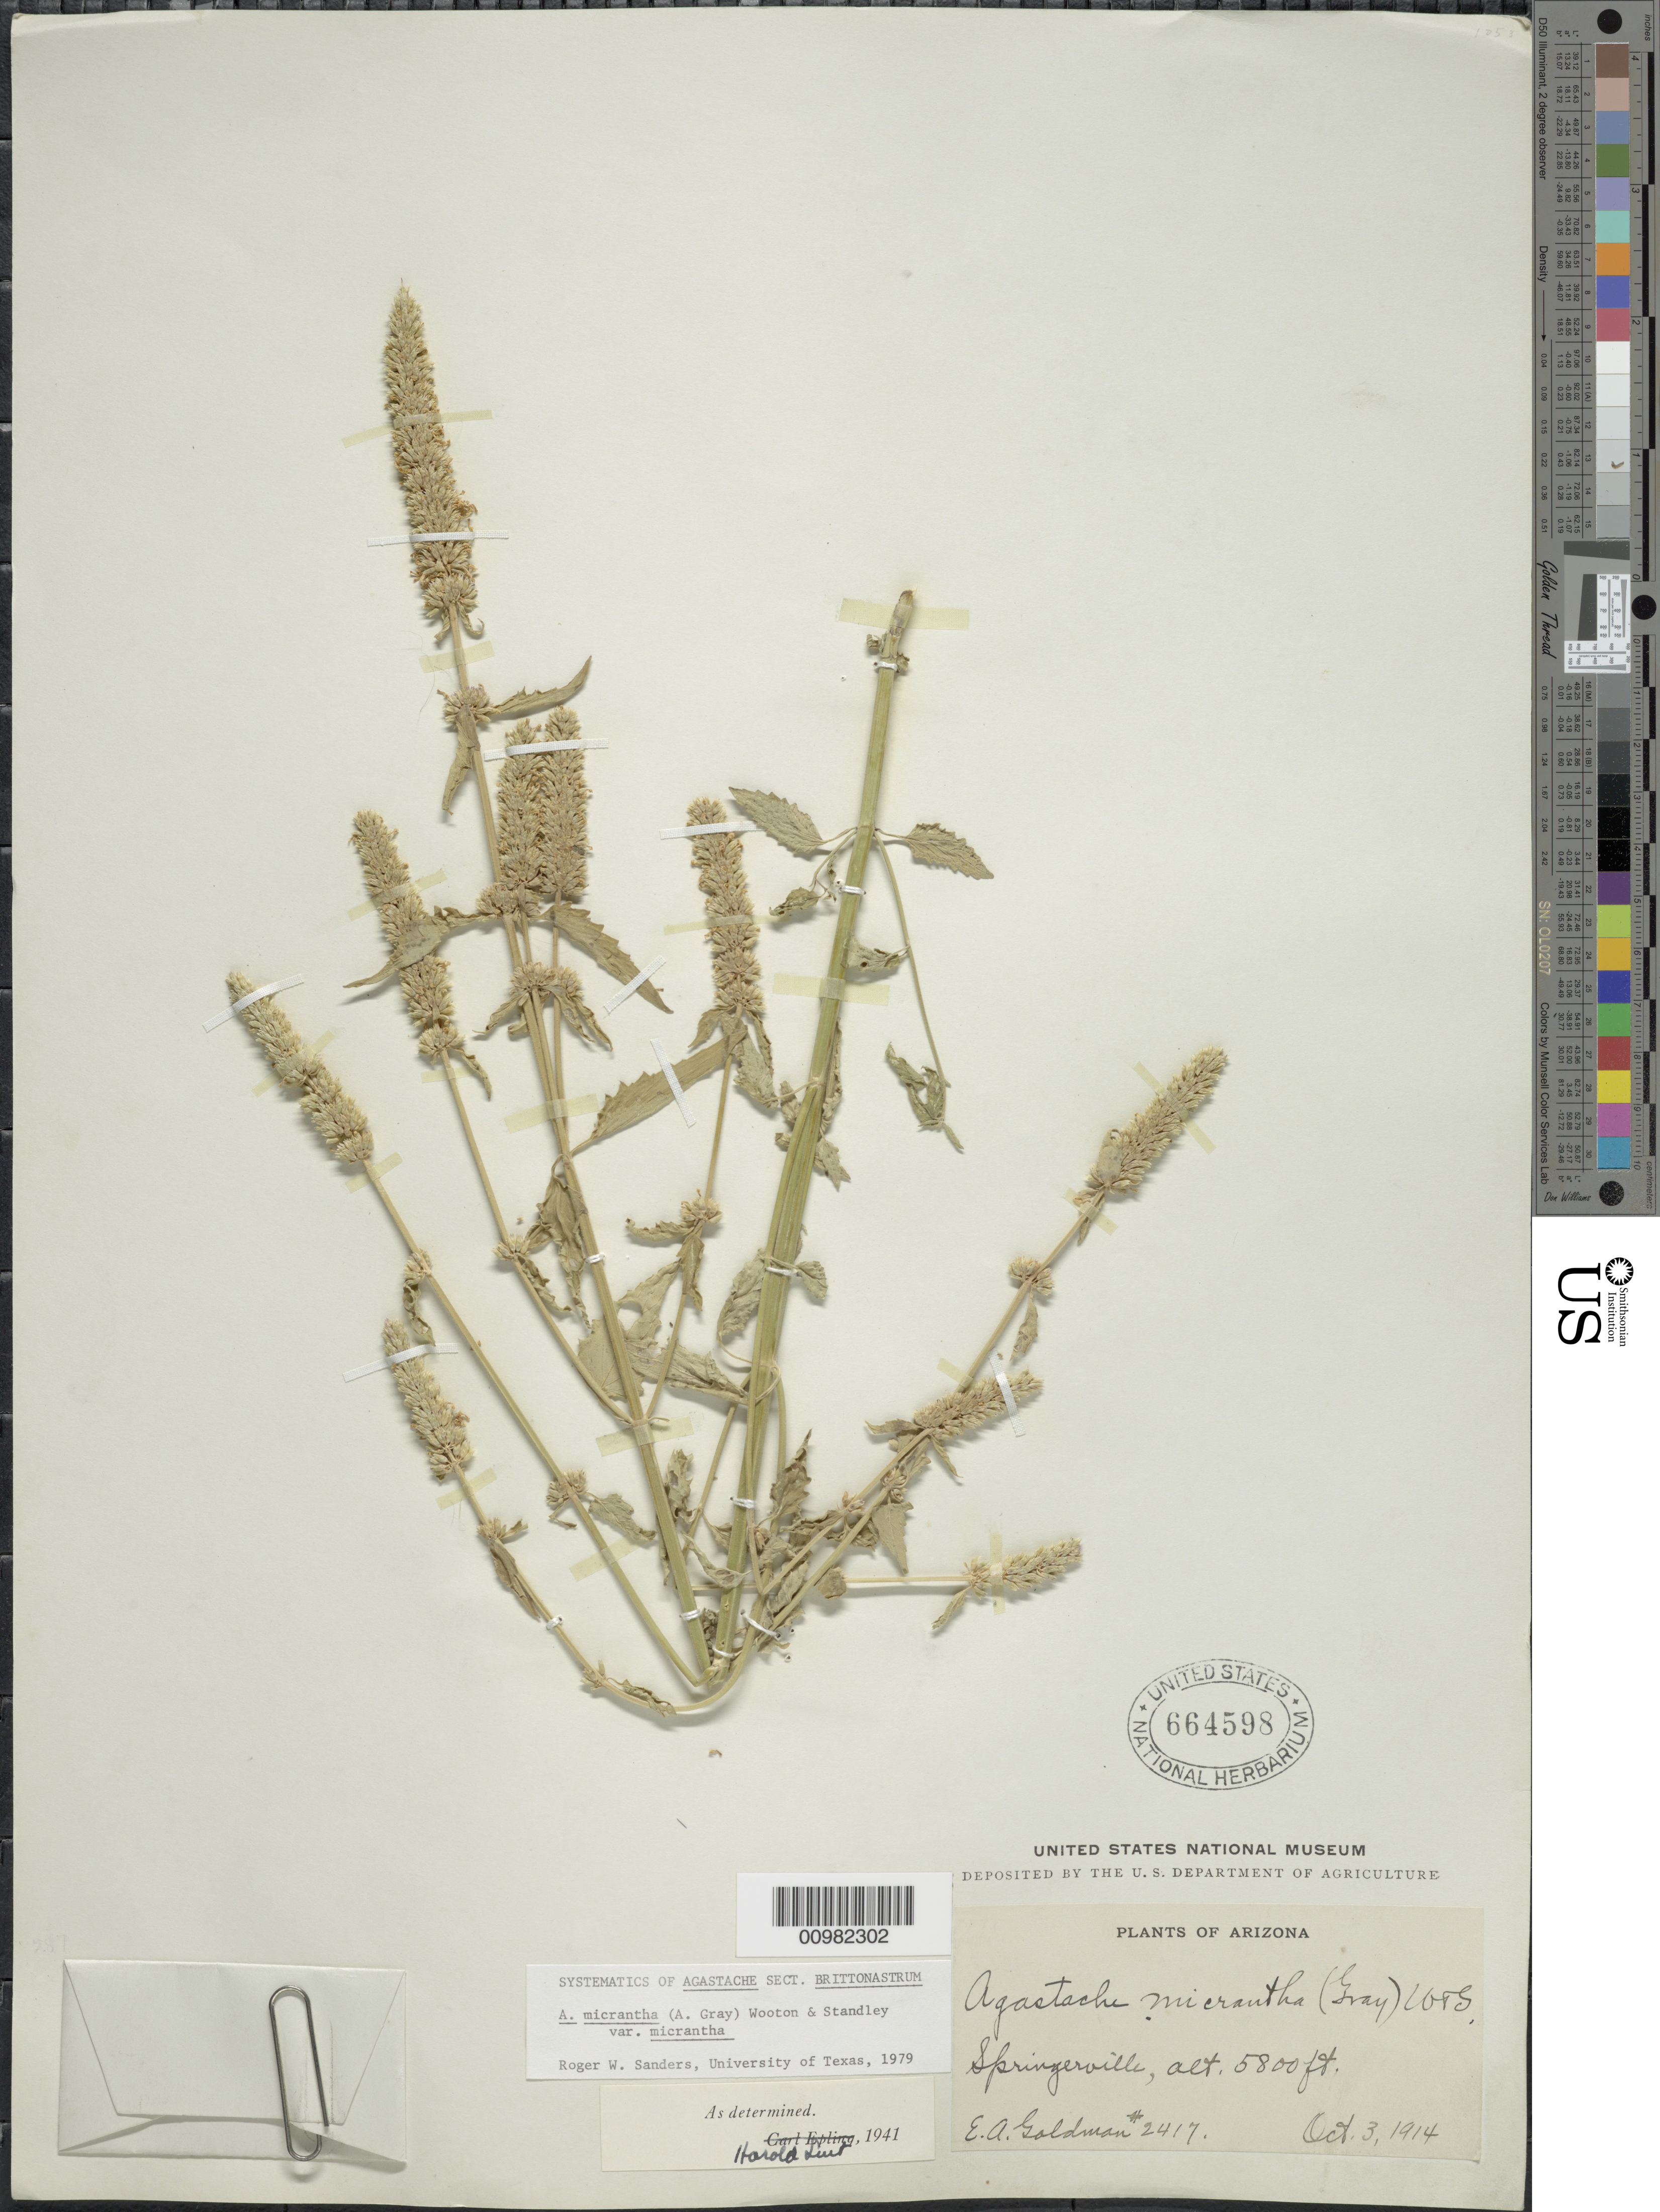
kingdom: Plantae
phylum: Tracheophyta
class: Magnoliopsida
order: Lamiales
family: Lamiaceae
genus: Agastache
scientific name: Agastache micrantha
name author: (A. Gray) Wooton & Standl.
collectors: E. A. Goldman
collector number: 2417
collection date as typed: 03 Oct 1914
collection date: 1914-10-03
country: United States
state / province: Arizona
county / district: Apache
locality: Springerville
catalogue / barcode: US 664598